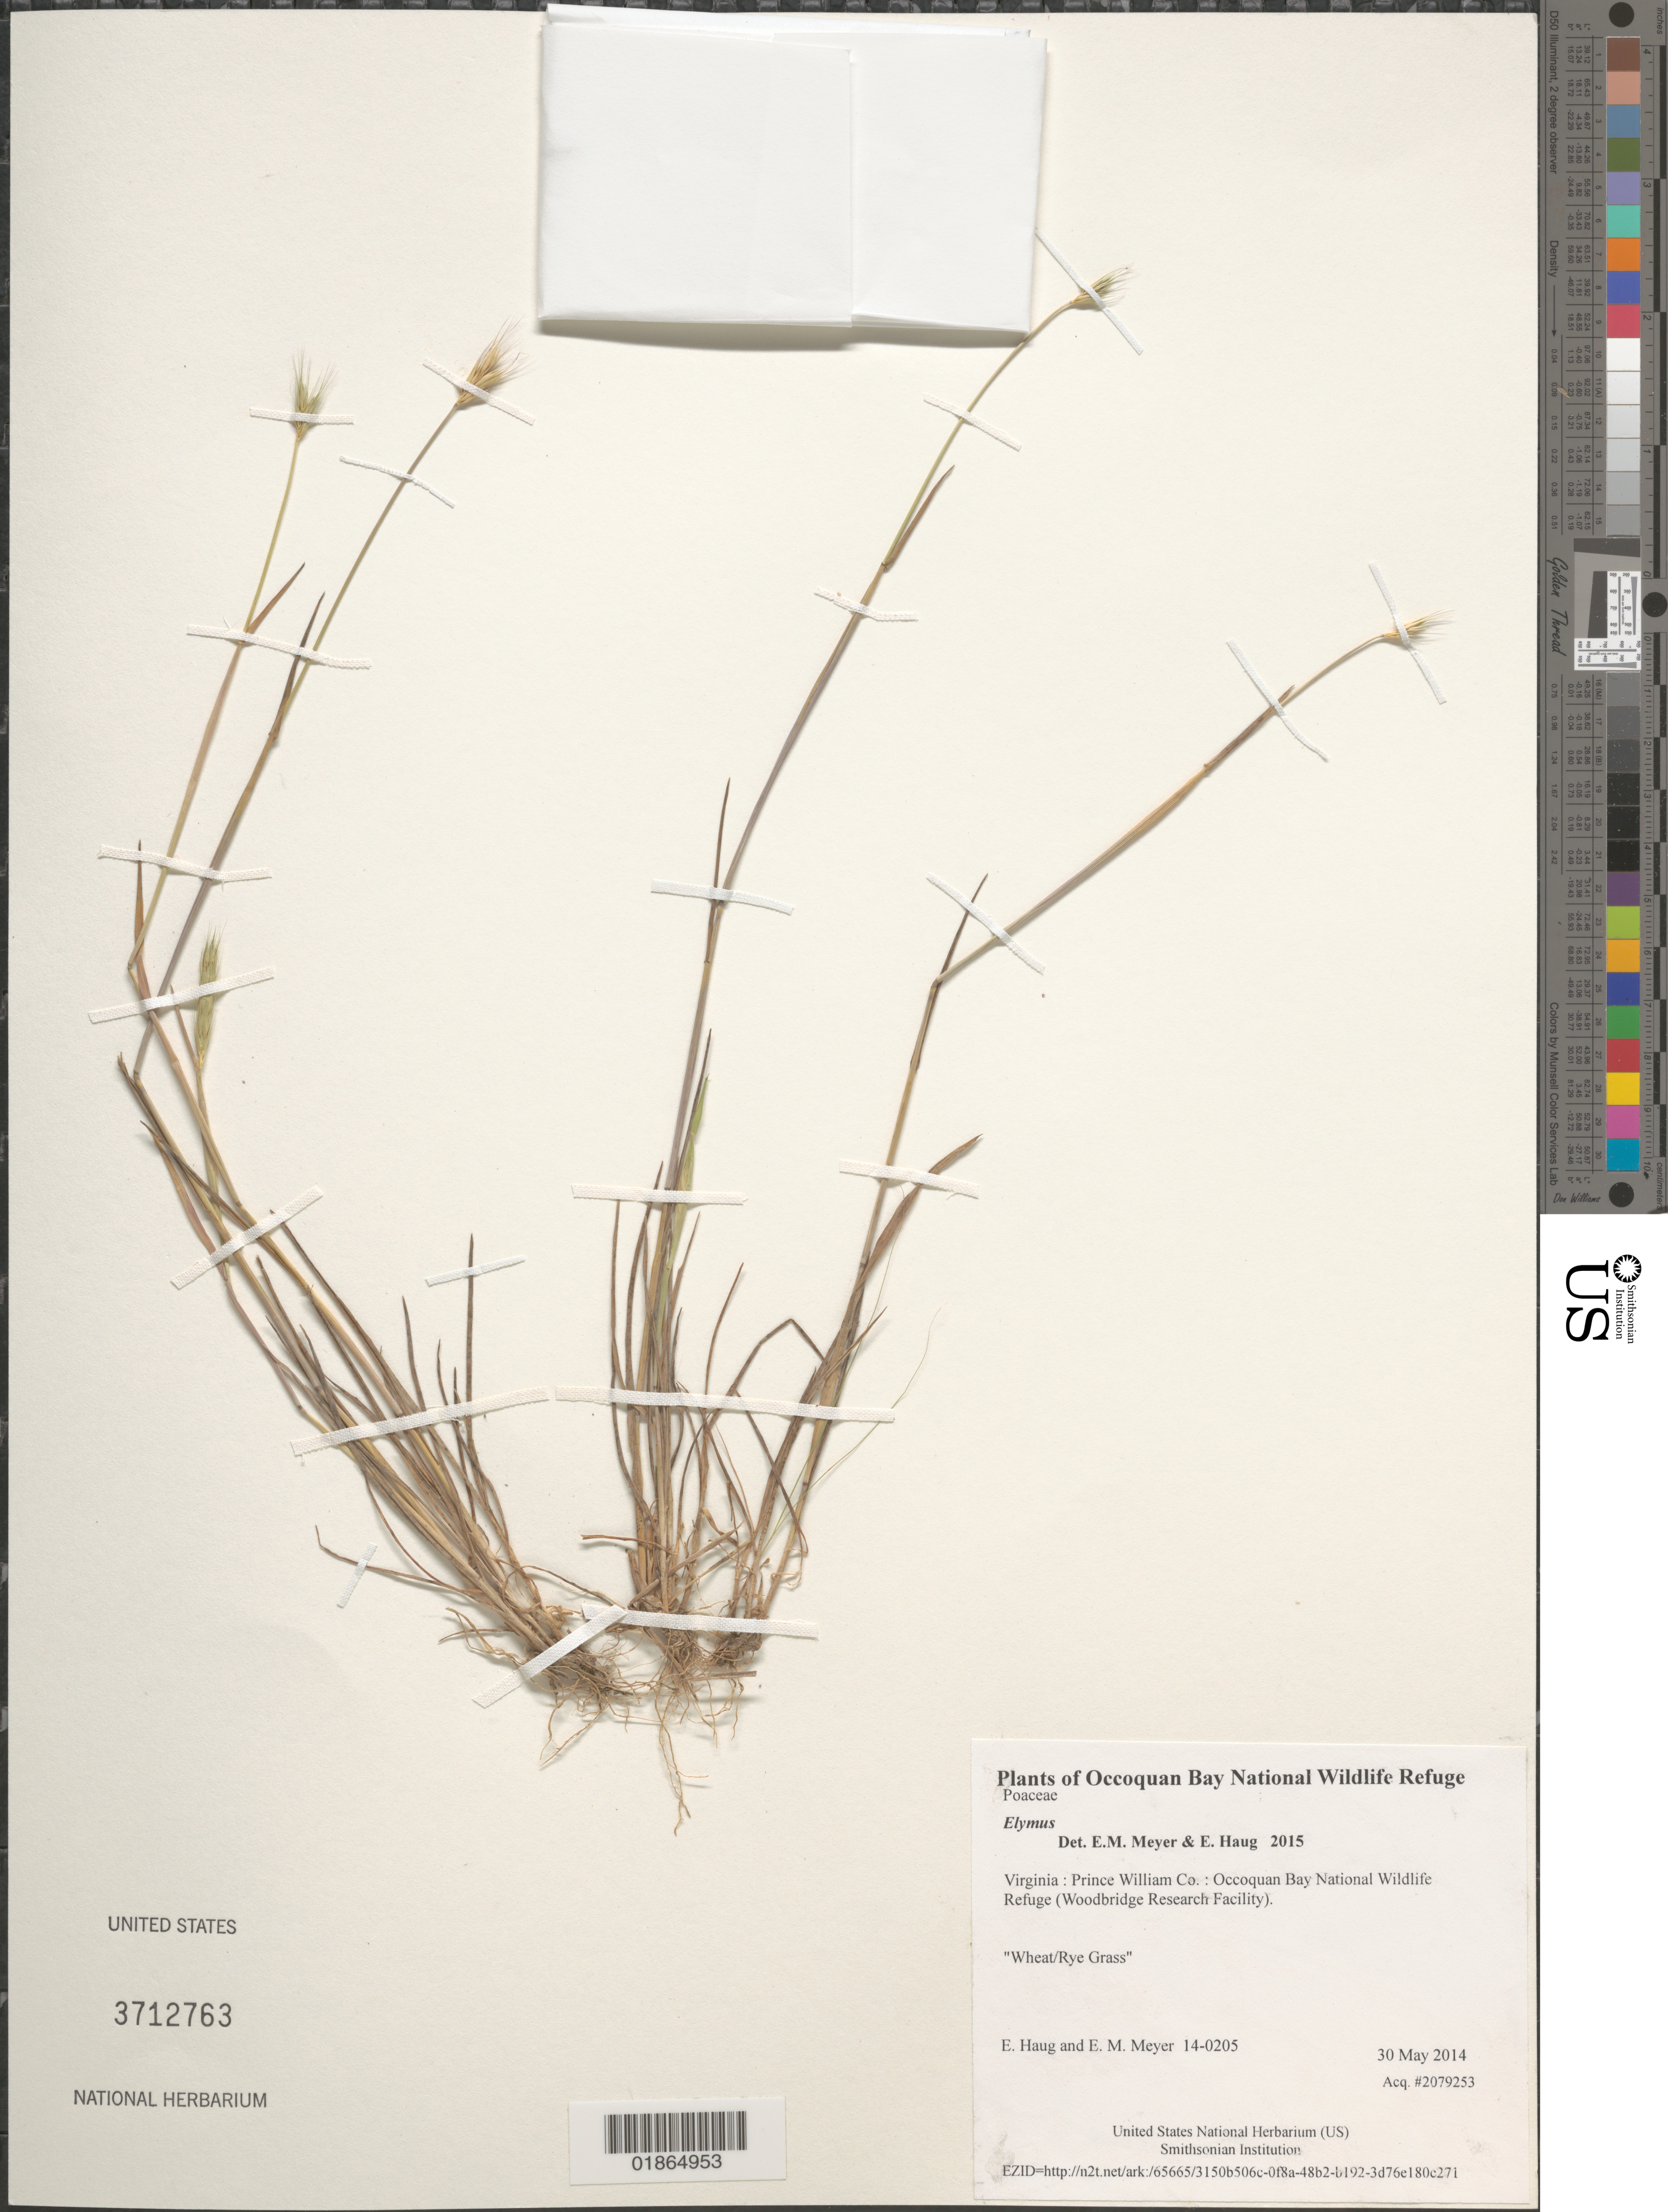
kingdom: Plantae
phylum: Tracheophyta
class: Liliopsida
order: Poales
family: Poaceae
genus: Elymus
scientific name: Elymus sp.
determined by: Meyer, E. M.; Haug, E.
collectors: E. Haug & E. M. Meyer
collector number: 14-0205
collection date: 2014-05-30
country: United States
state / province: Virginia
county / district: Prince William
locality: Occoquan Bay National Wildlife Refuge (Woodbridge Research Facility).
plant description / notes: Wheat/Rye Grass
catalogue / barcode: US 3712763